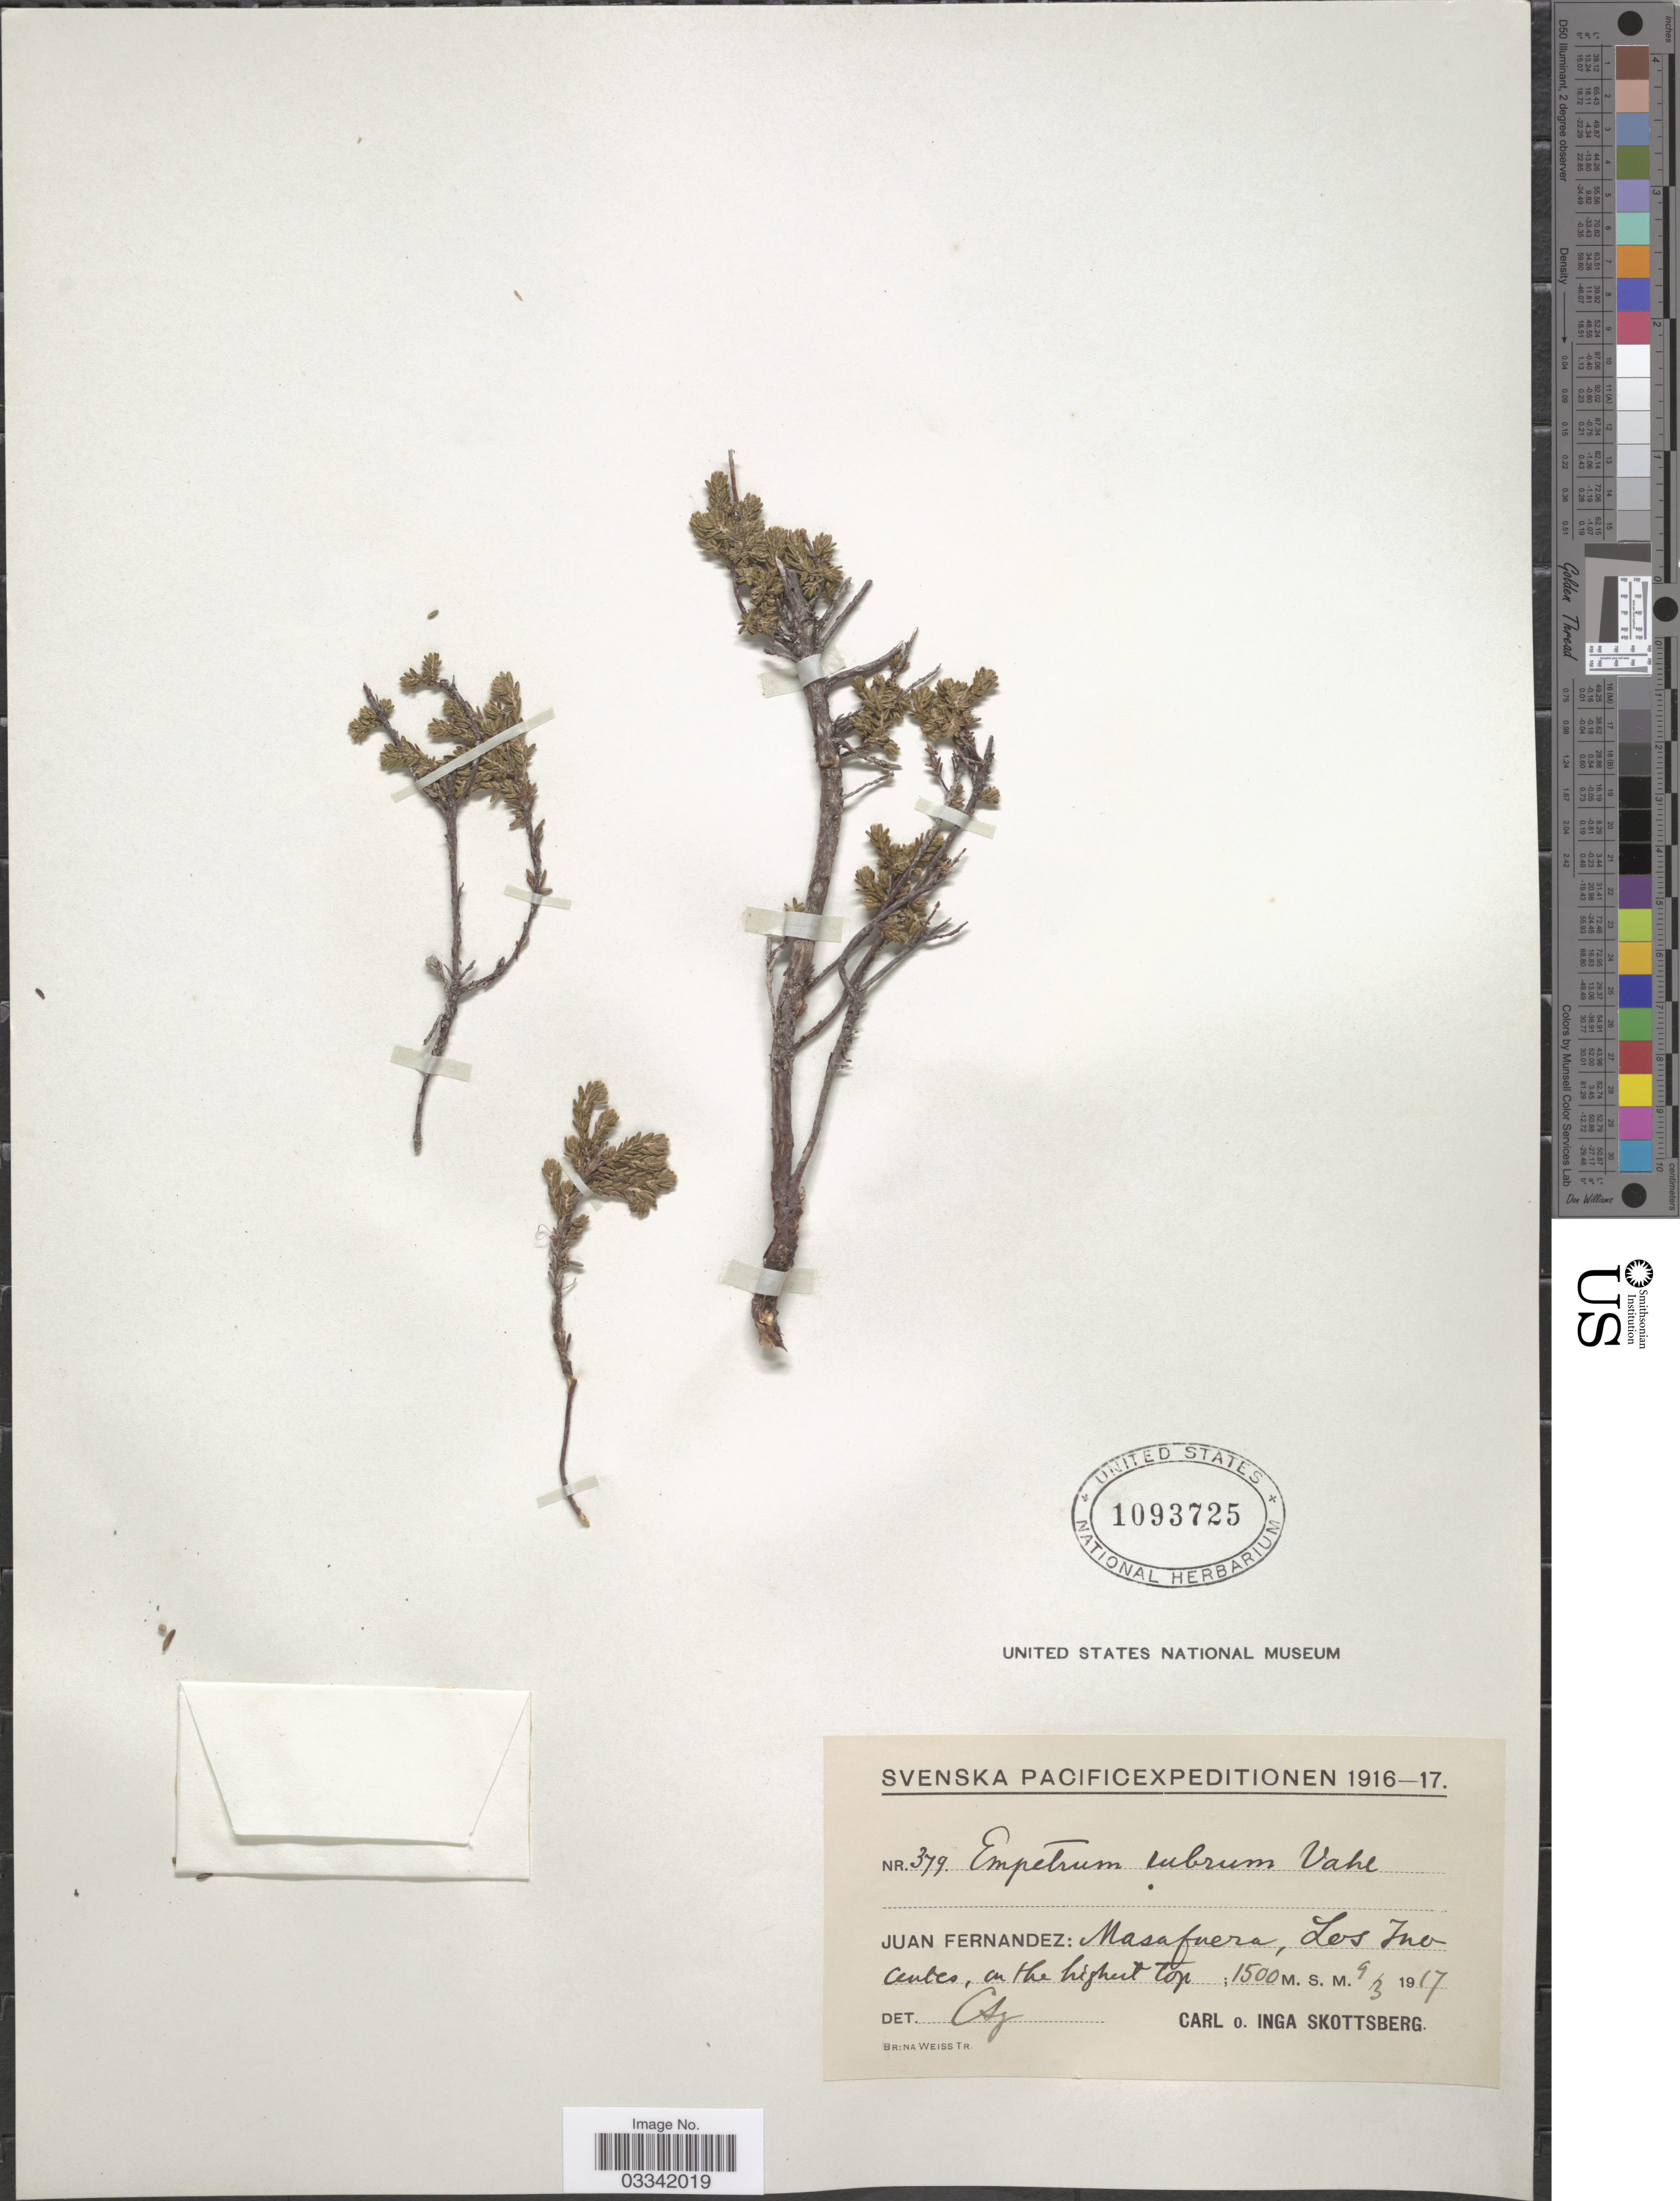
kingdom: Plantae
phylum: Tracheophyta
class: Magnoliopsida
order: Ericales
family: Ericaceae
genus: Empetrum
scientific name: Empetrum rubrum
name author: Vahl ex Willd.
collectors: C. Skottsberg & I. Skottsberg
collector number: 379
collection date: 1917-03-09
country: Chile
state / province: Valparaíso (V)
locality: Juan Fernandez: Masafuera, Los Inocentes, on the highest top.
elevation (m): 1500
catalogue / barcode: US 1093725